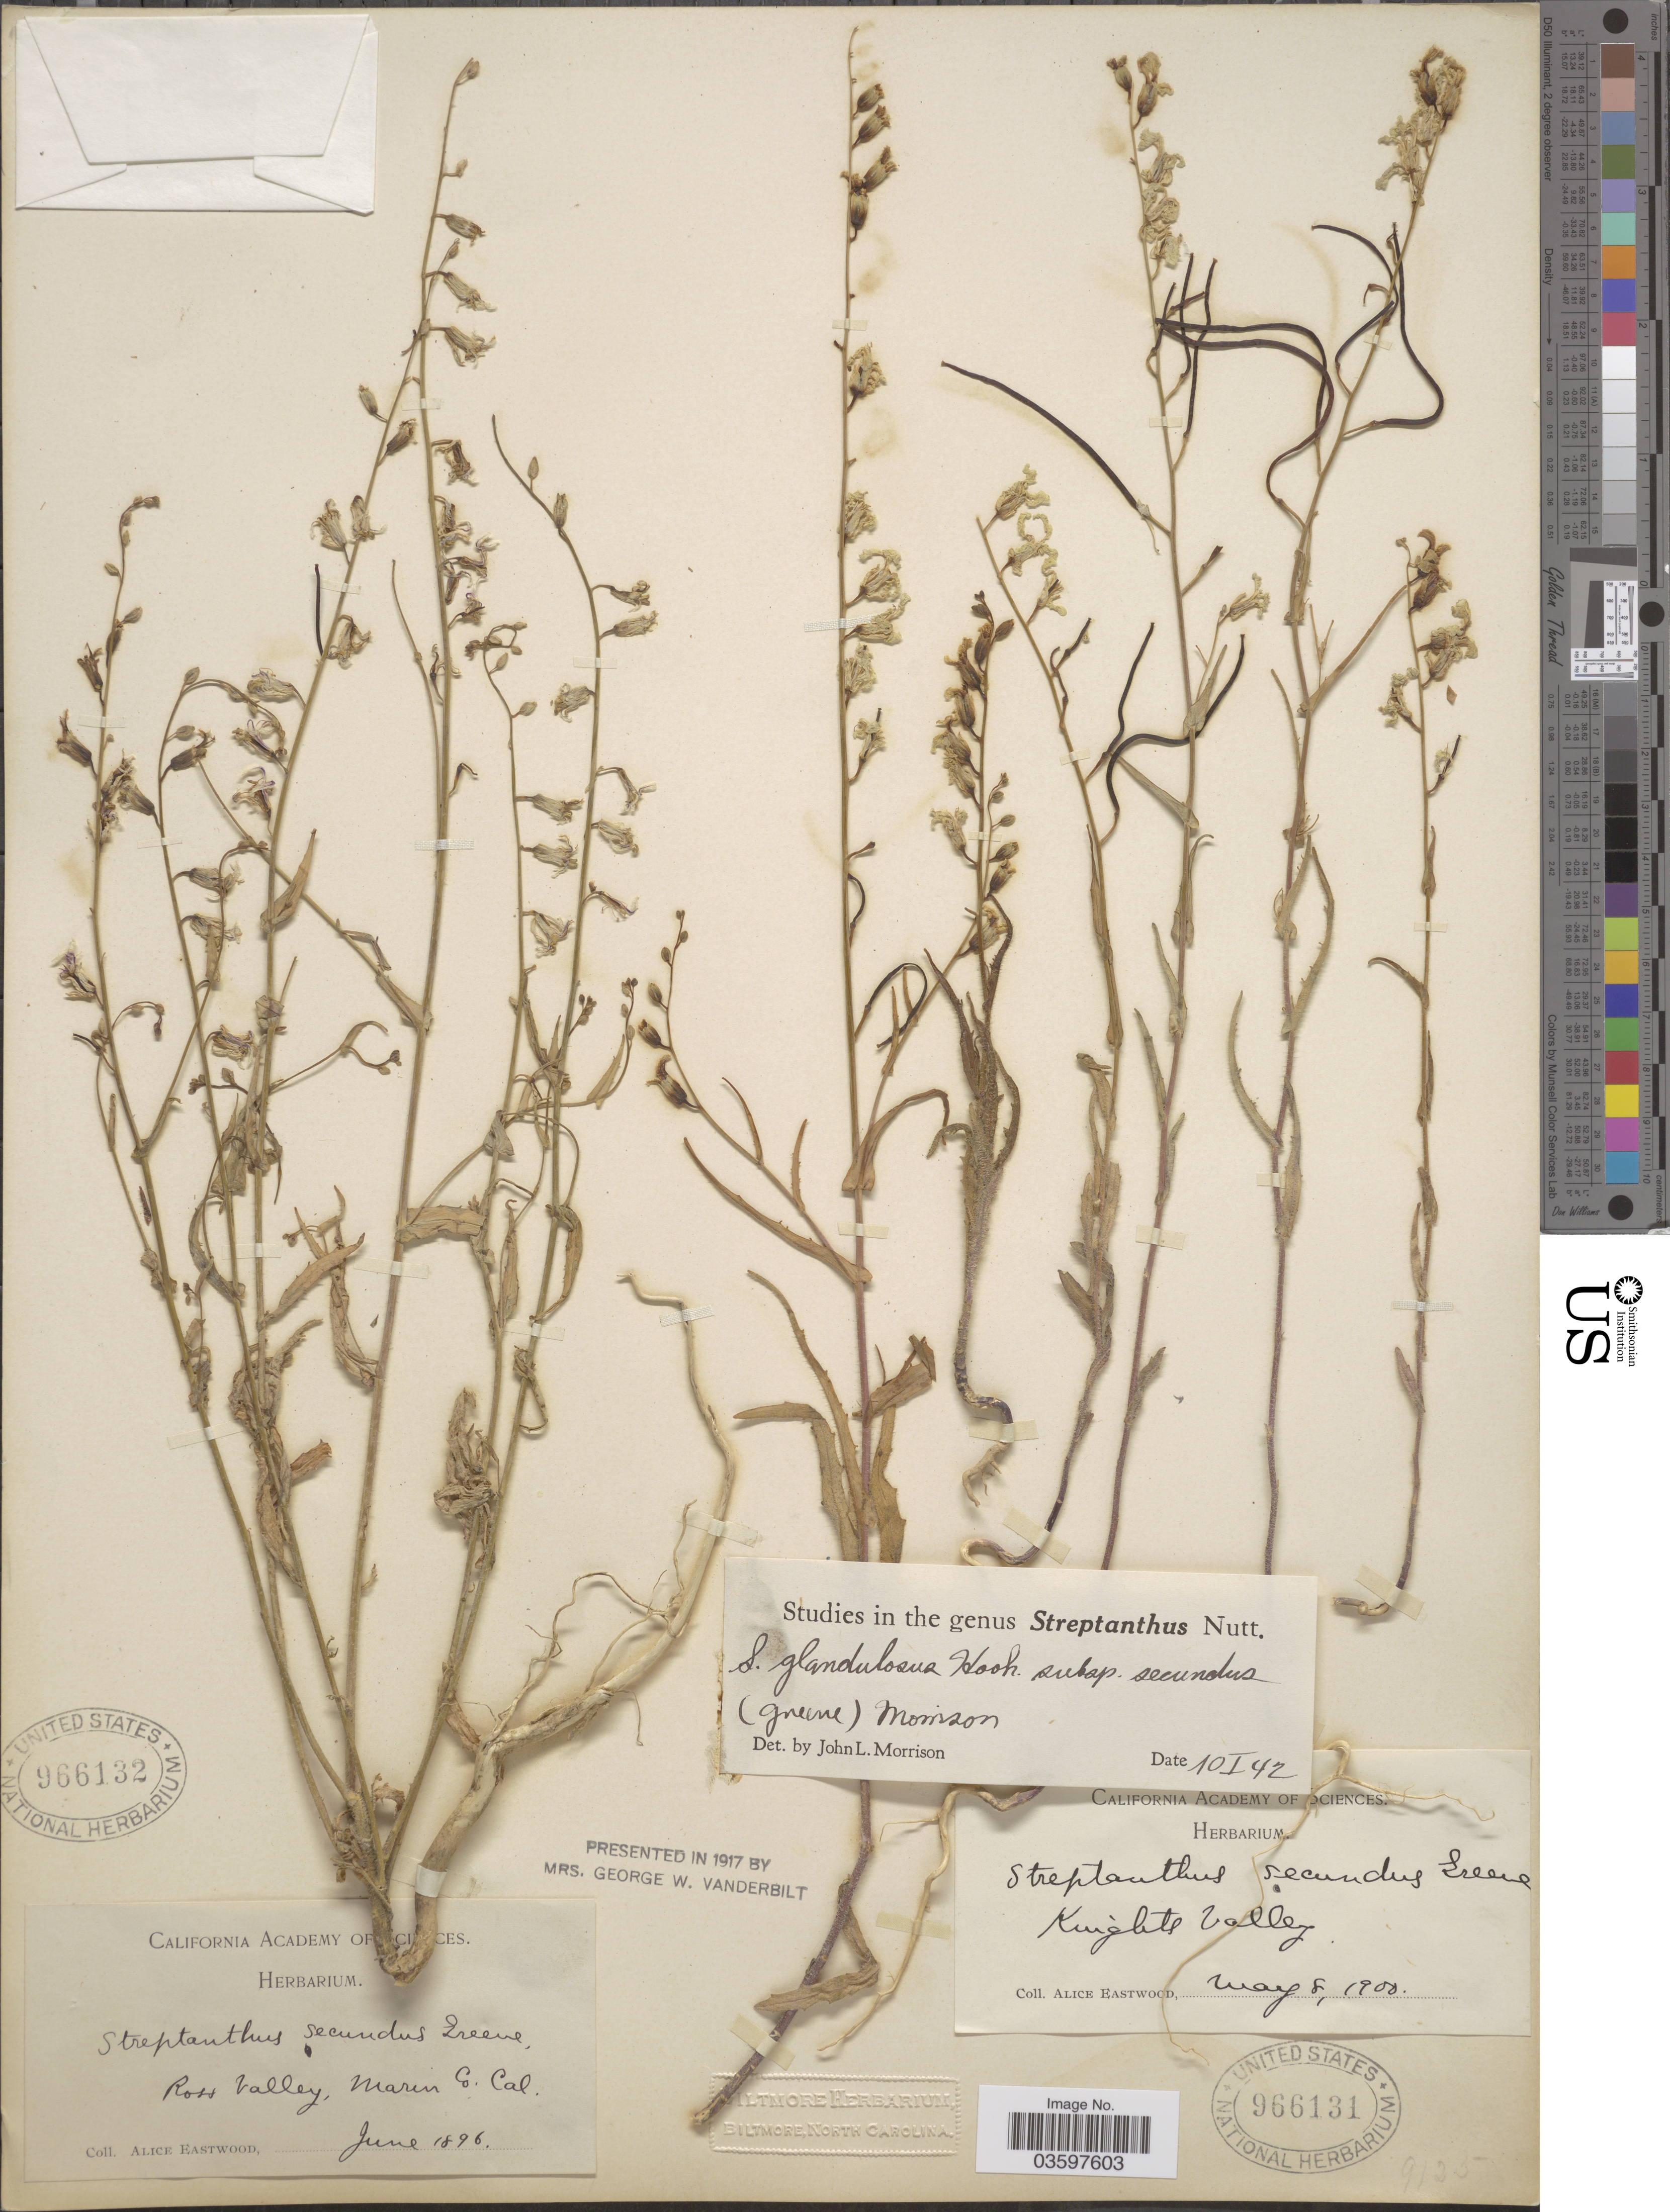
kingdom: Plantae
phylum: Tracheophyta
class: Magnoliopsida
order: Brassicales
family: Brassicaceae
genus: Streptanthus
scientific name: Streptanthus glandulosus var. secundus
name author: (Greene) Munz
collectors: A. Eastwood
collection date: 1900-05-08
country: United States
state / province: California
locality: Knights Valley.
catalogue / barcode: US 966131-2